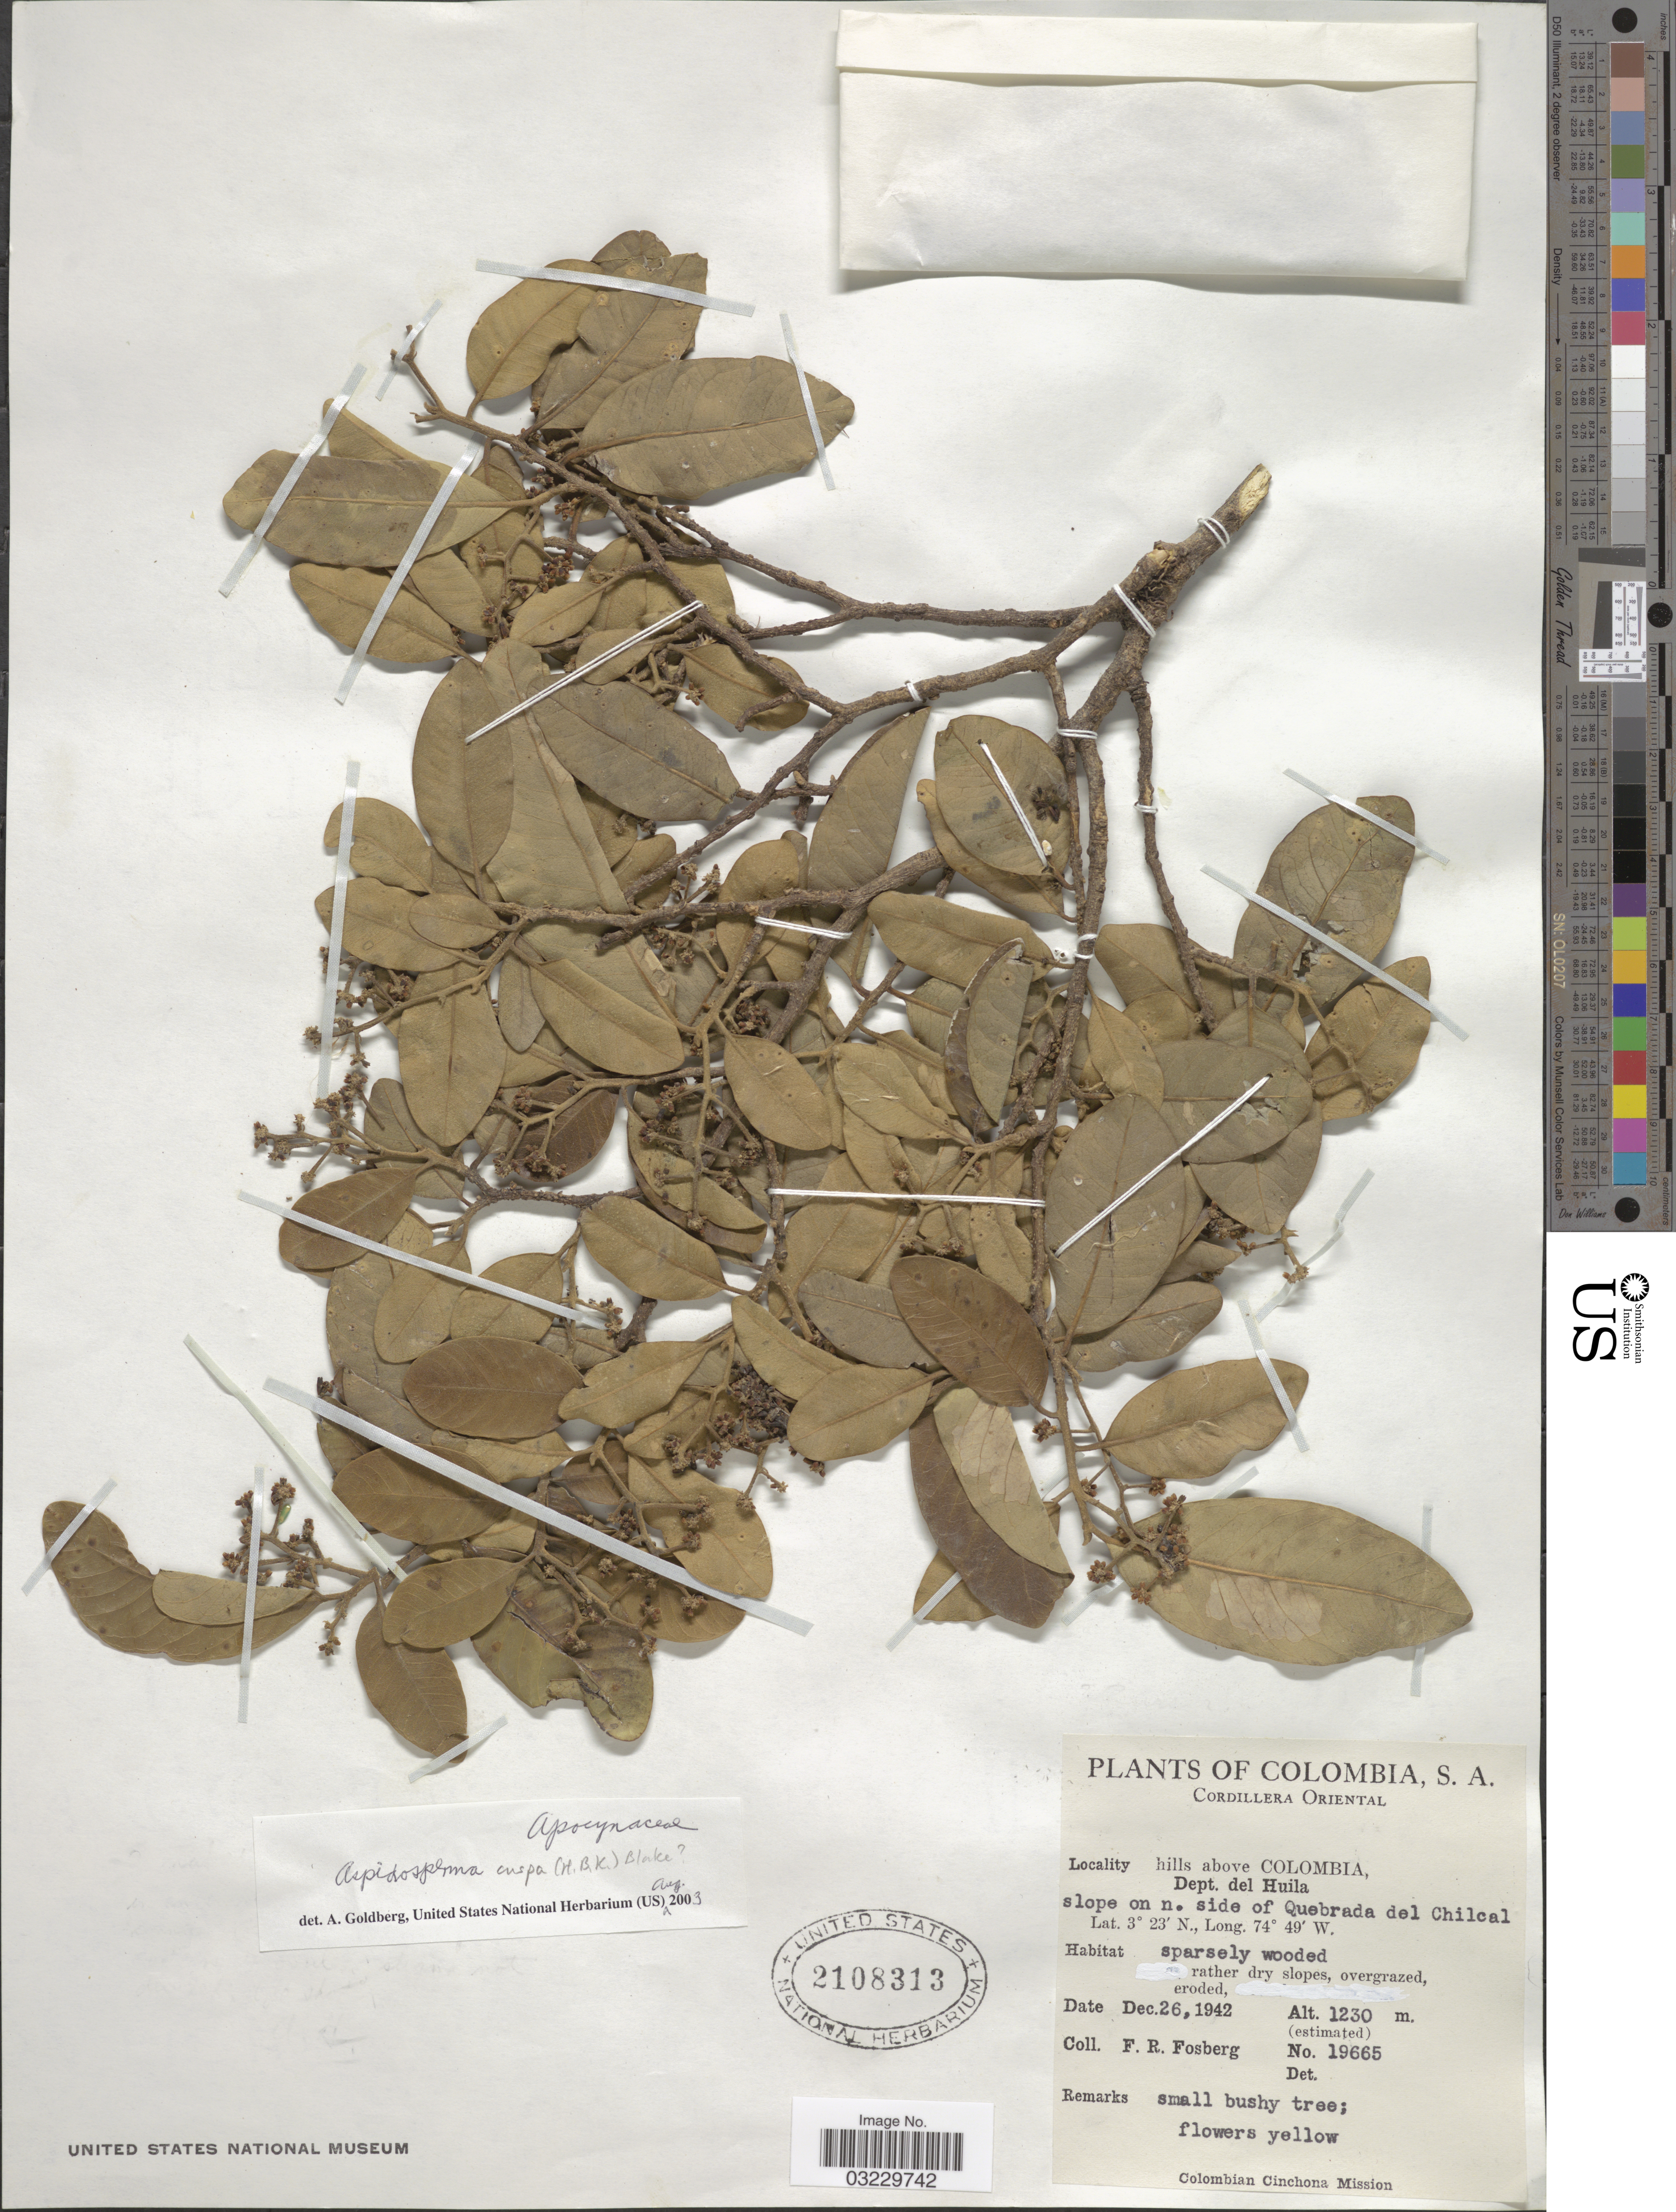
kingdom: Plantae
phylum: Tracheophyta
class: Magnoliopsida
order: Gentianales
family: Apocynaceae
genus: Aspidosperma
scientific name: Aspidosperma cuspa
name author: (Kunth) S.F. Blake ex Pittier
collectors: F. R. Fosberg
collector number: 19665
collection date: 1942-12-26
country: Colombia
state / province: Huila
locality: Hills above Colombia, Dept. del Huila. Slope on n. side of Quebrada del Chilcal.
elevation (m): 1230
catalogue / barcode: US 2108313